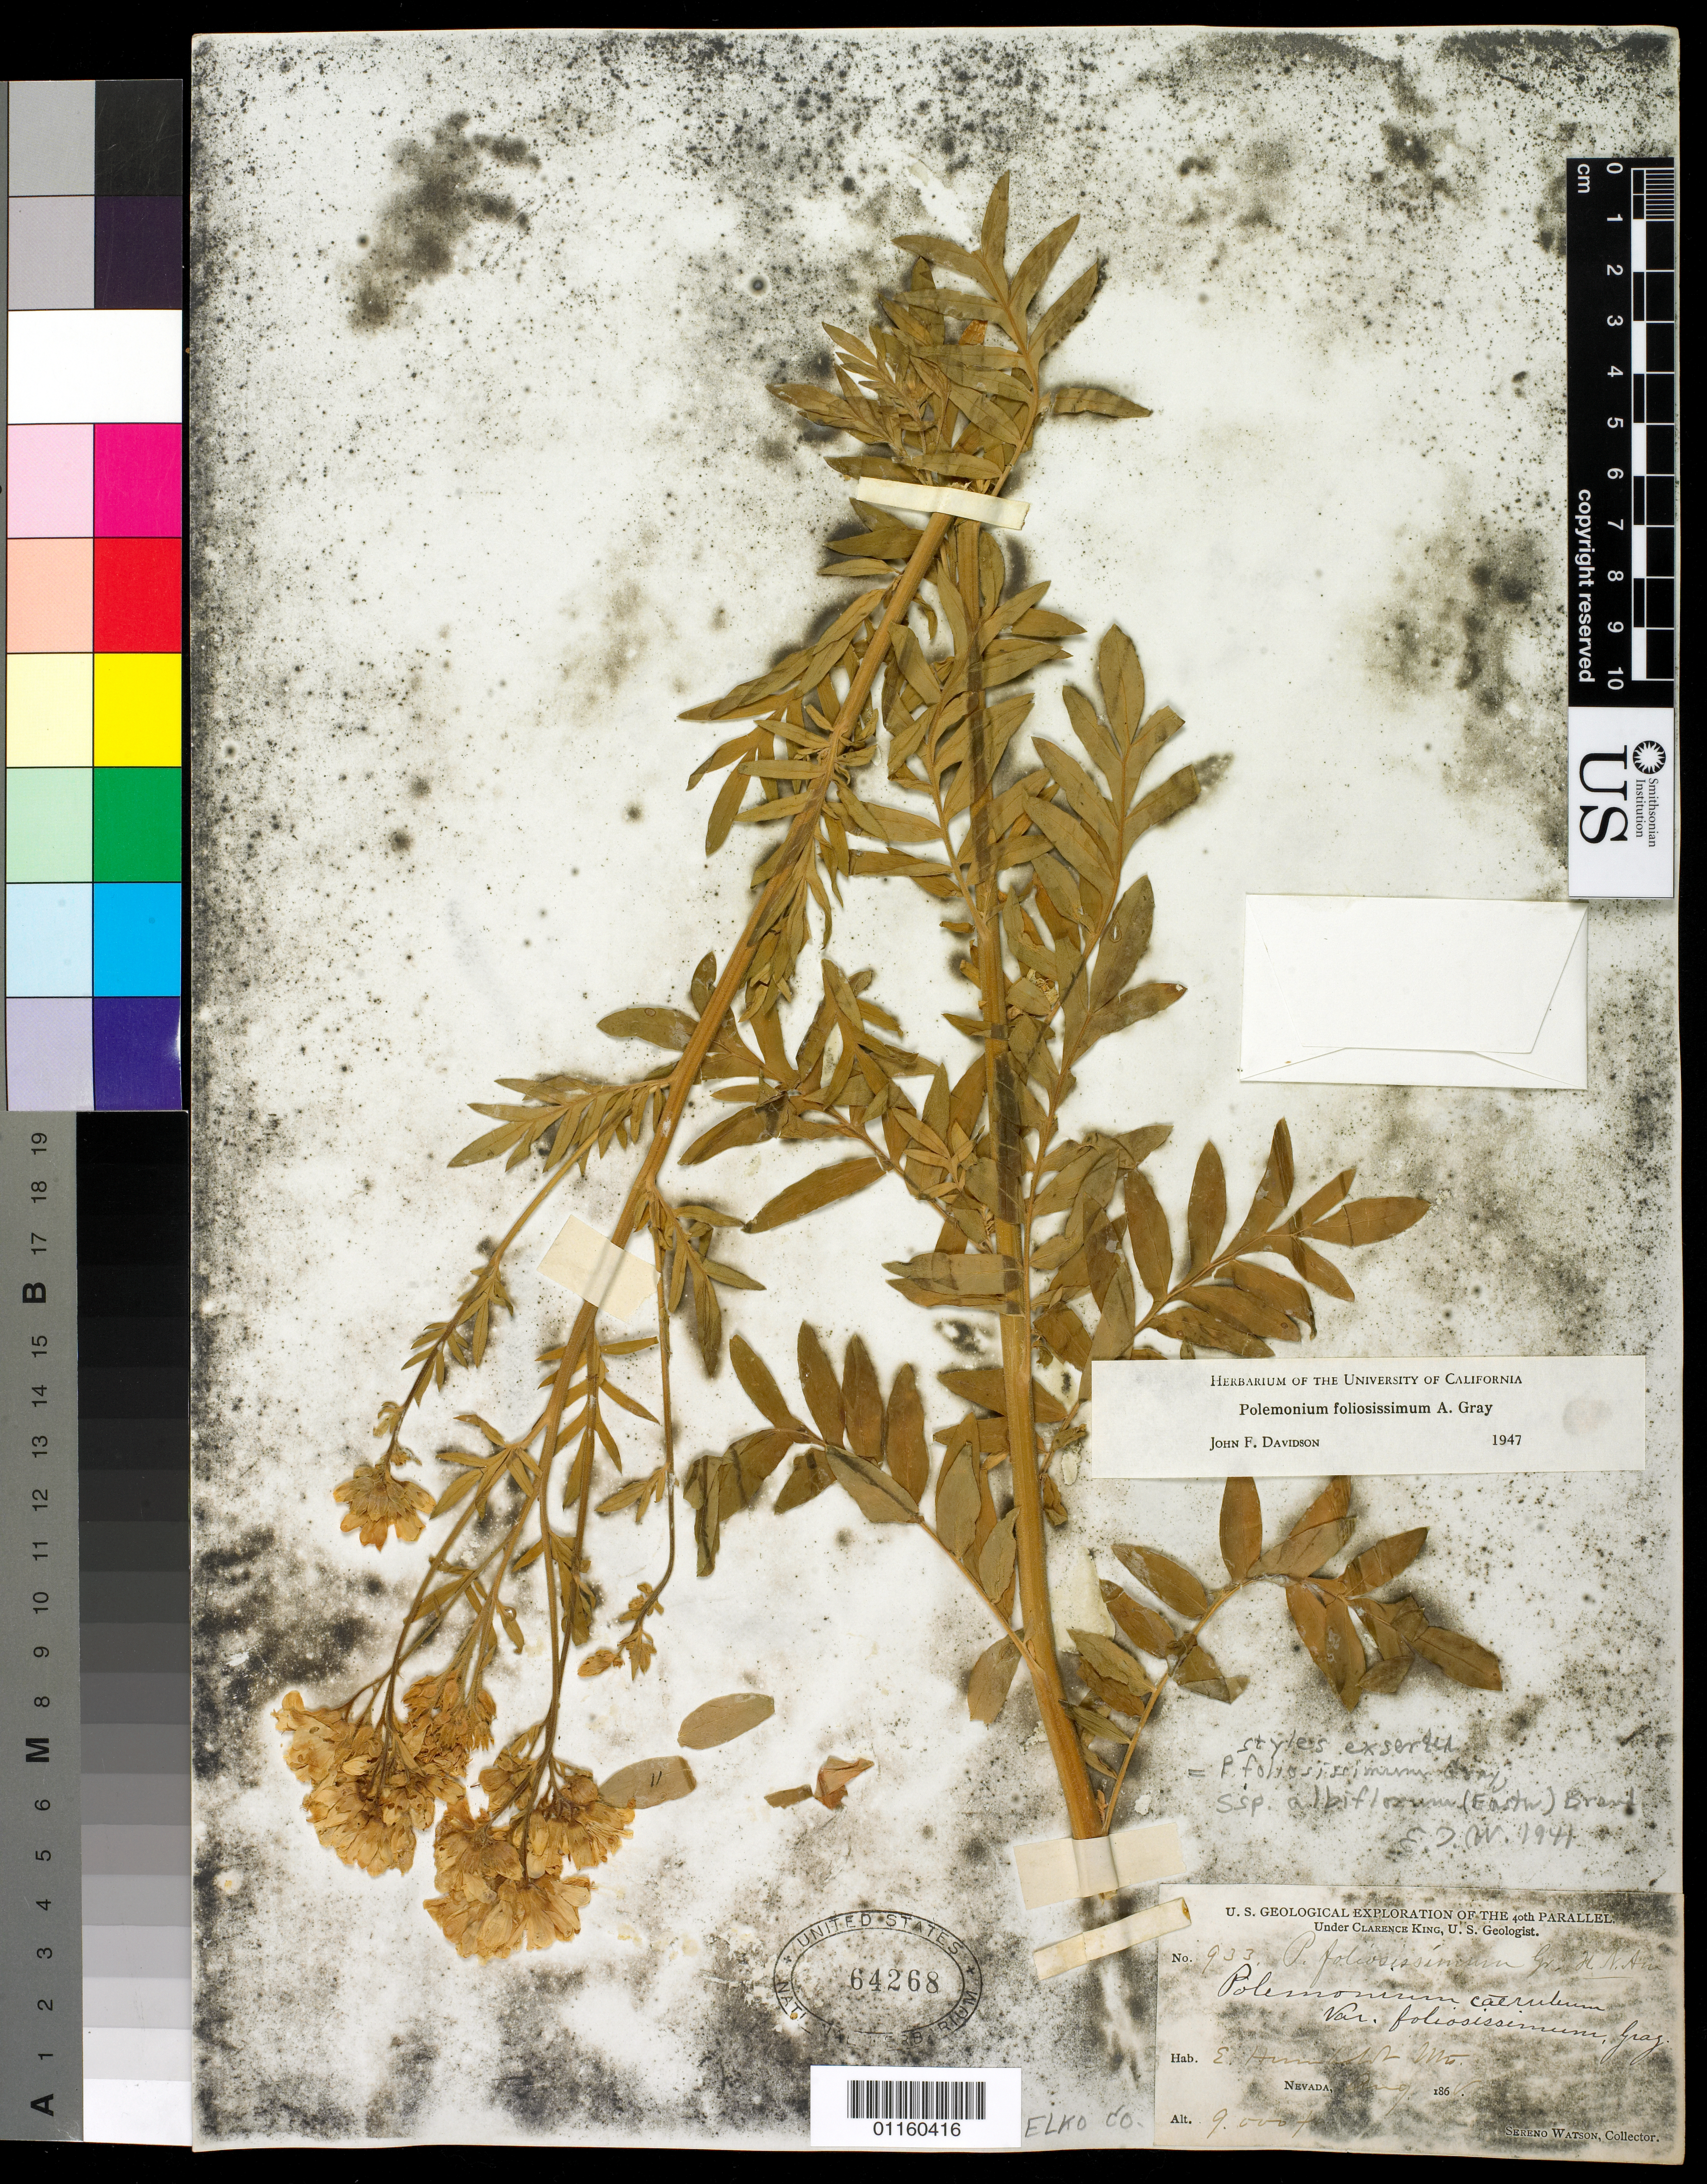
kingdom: Plantae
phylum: Tracheophyta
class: Magnoliopsida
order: Ericales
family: Polemoniaceae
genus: Polemonium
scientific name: Polemonium foliosissimum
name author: A. Gray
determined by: Davidson, J. F.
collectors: S. Watson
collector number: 933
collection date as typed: Aug 1868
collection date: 1868-08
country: United States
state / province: Nevada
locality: E. Humboldt Mts.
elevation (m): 2743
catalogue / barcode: US 64268